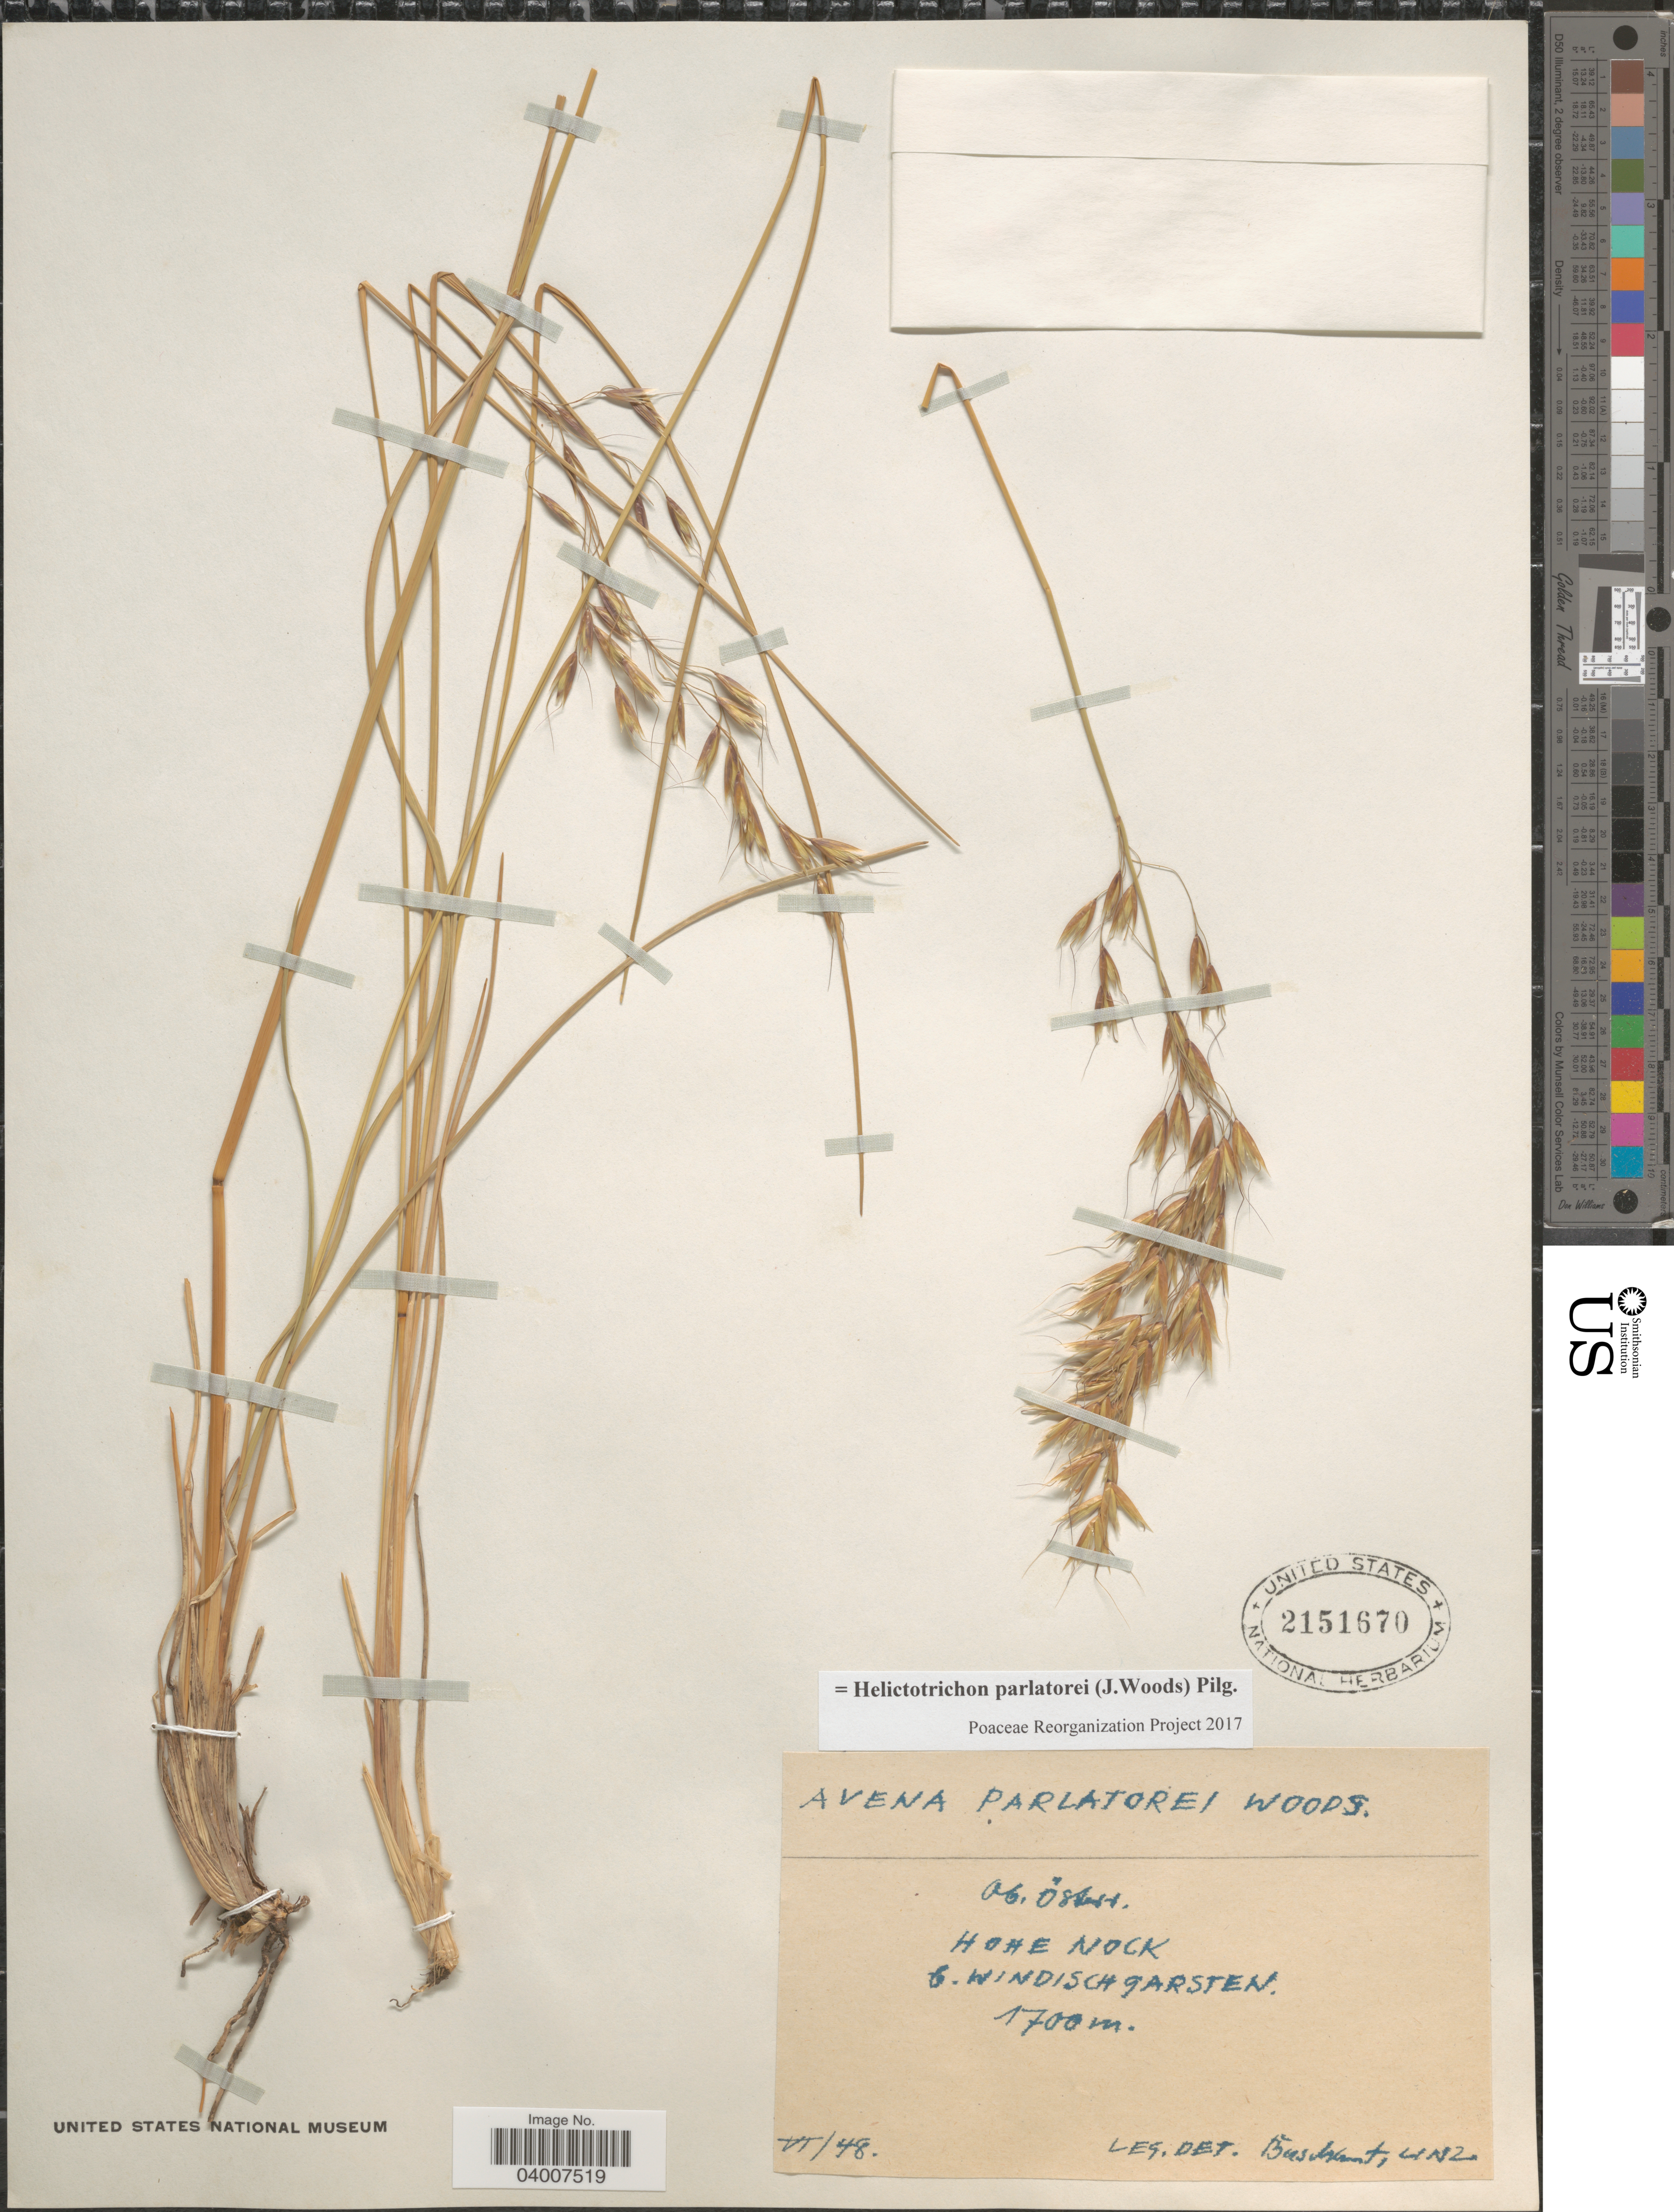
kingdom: Plantae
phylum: Tracheophyta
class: Liliopsida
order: Poales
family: Poaceae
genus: Helictotrichon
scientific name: Helictotrichon parlatorei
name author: (J. Woods) Pilg.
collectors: Buschant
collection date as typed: Transcribed d/m/y: /6/48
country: Austria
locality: Hohe Nock. b. Windischgarsten.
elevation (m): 1700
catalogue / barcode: US 2151670